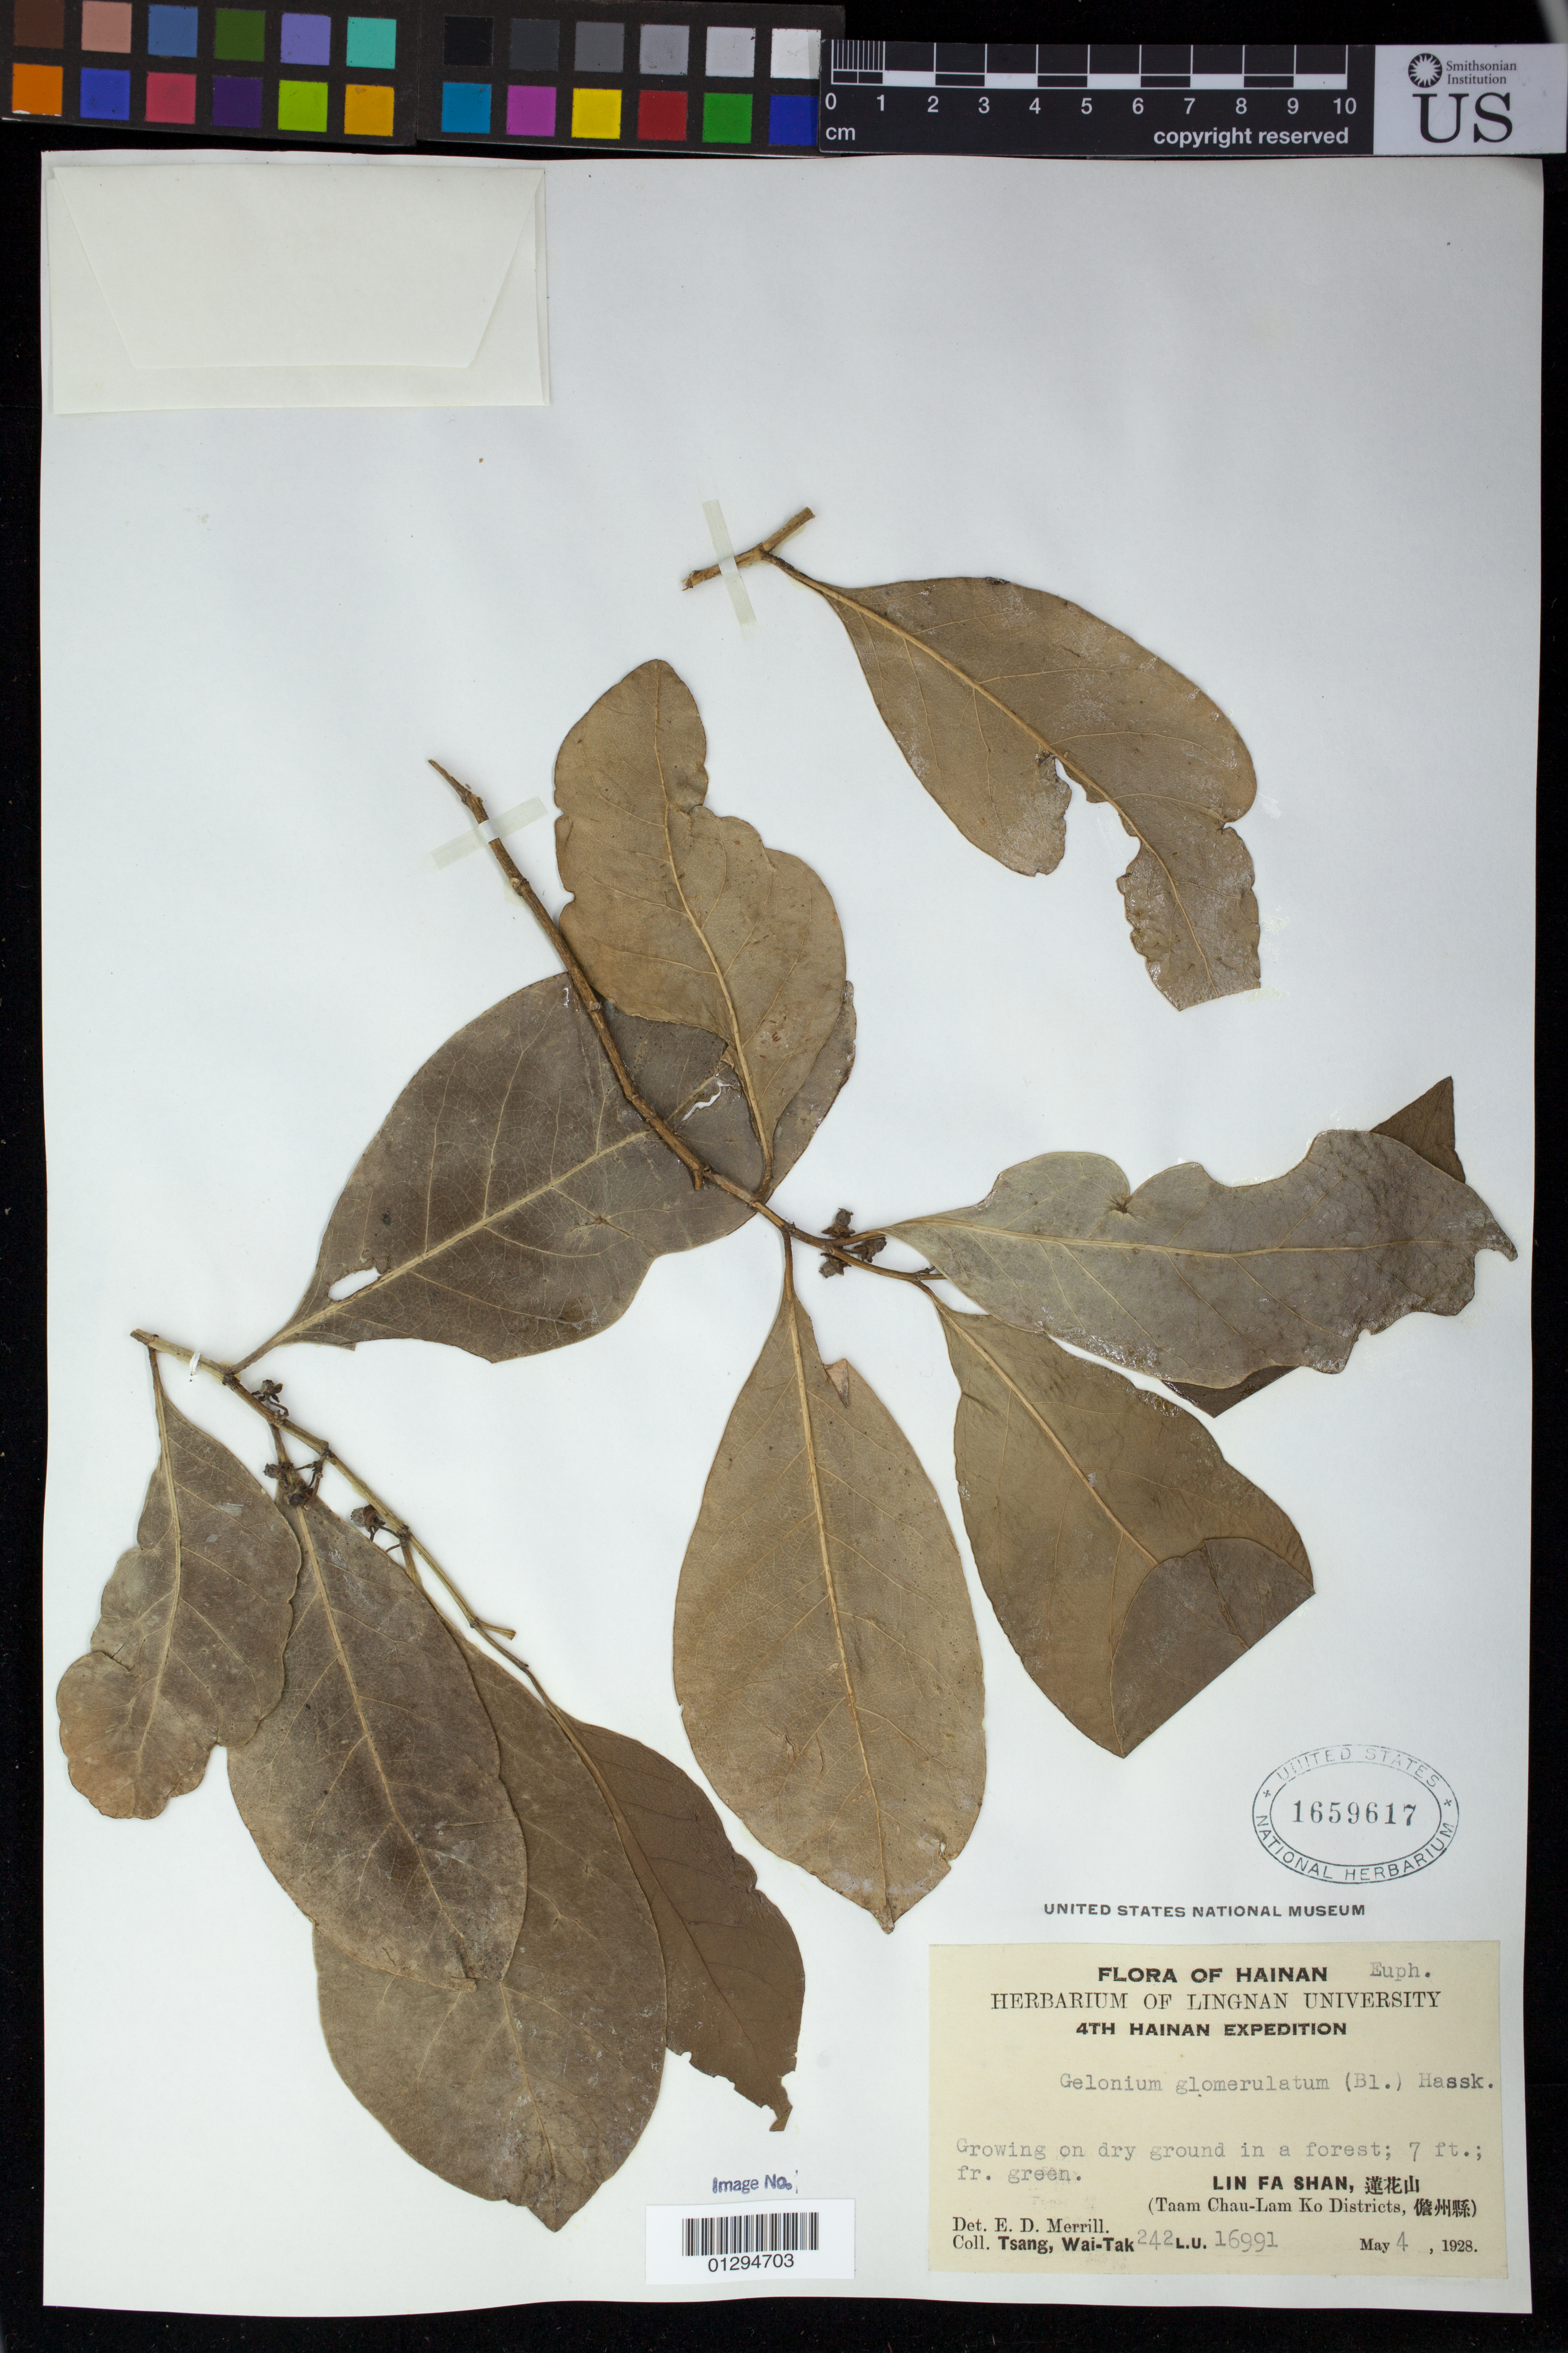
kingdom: Plantae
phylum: Tracheophyta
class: Magnoliopsida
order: Malpighiales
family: Euphorbiaceae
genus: Gelonium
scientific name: Gelonium glomerulatum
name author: (Blume) Hassk.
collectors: W. T. Tsang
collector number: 242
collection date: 1928-05-04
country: China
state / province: Hainan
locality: Lin Fa Shan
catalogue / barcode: US 1659617